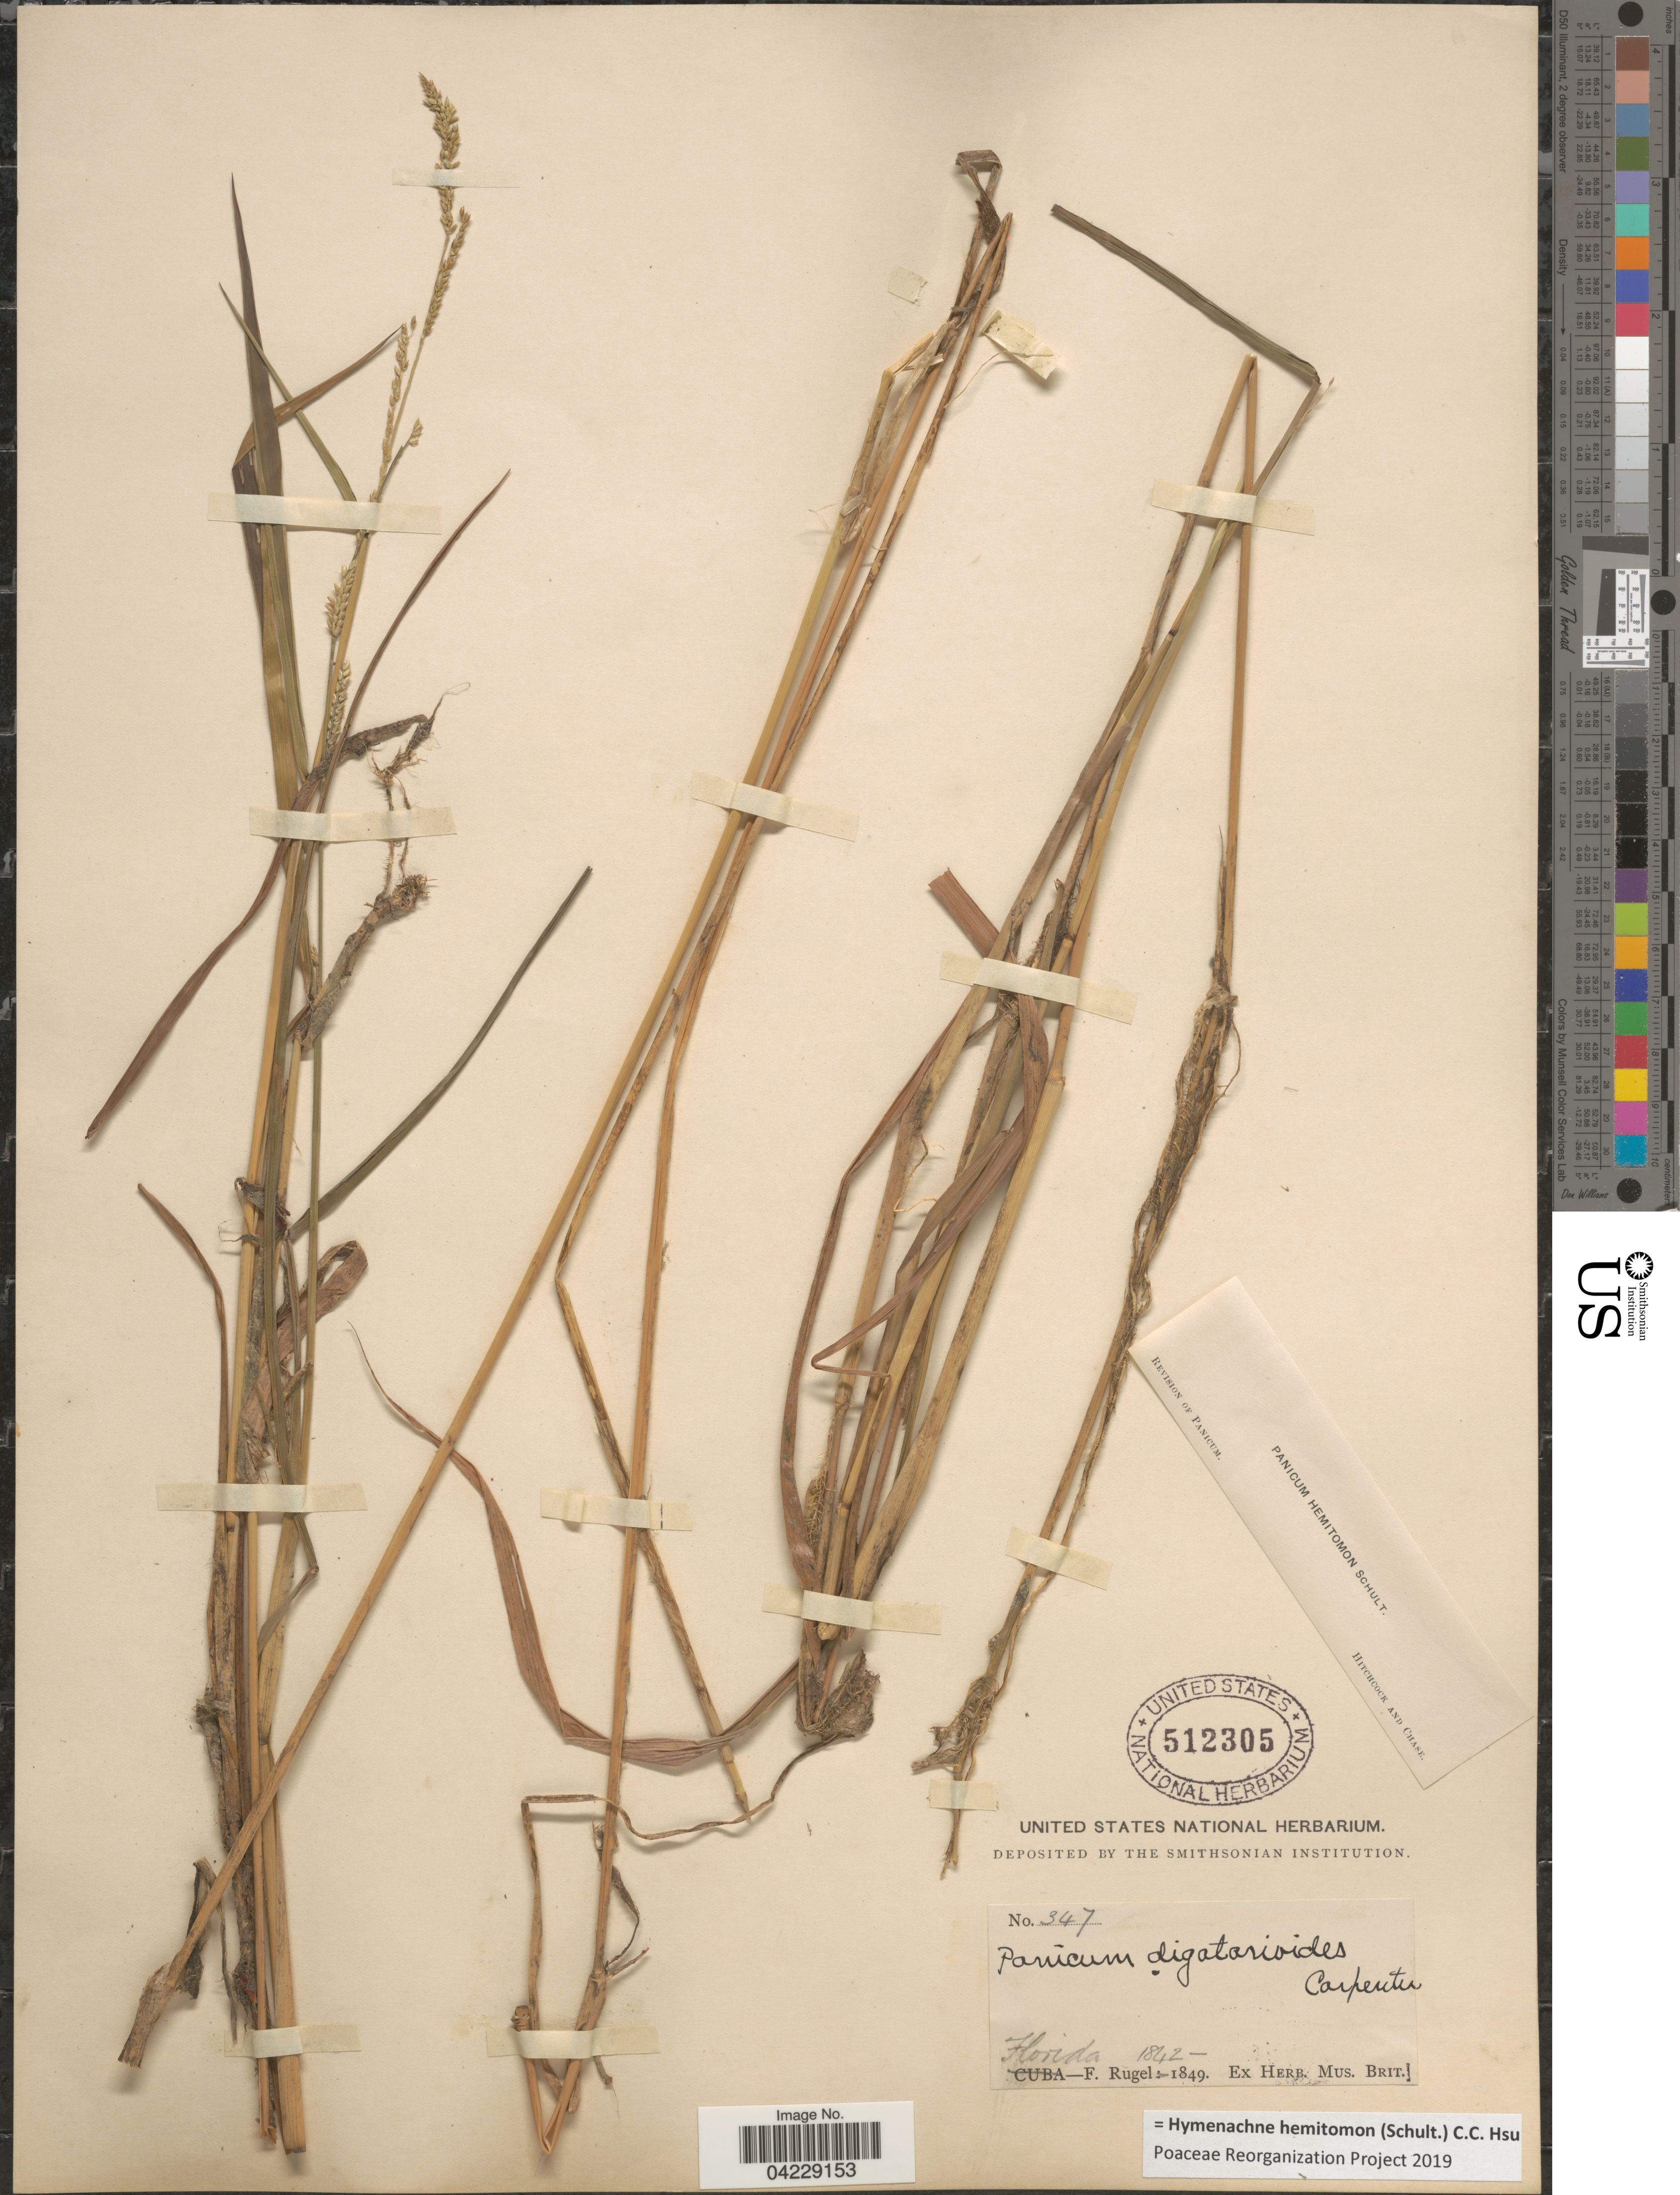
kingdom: Plantae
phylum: Tracheophyta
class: Liliopsida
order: Poales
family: Poaceae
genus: Hymenachne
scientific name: Hymenachne hemitomon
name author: (Schult.) C. C. Hsu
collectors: F. Rugel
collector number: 347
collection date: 1842/1849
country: United States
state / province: Florida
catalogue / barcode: US 512305